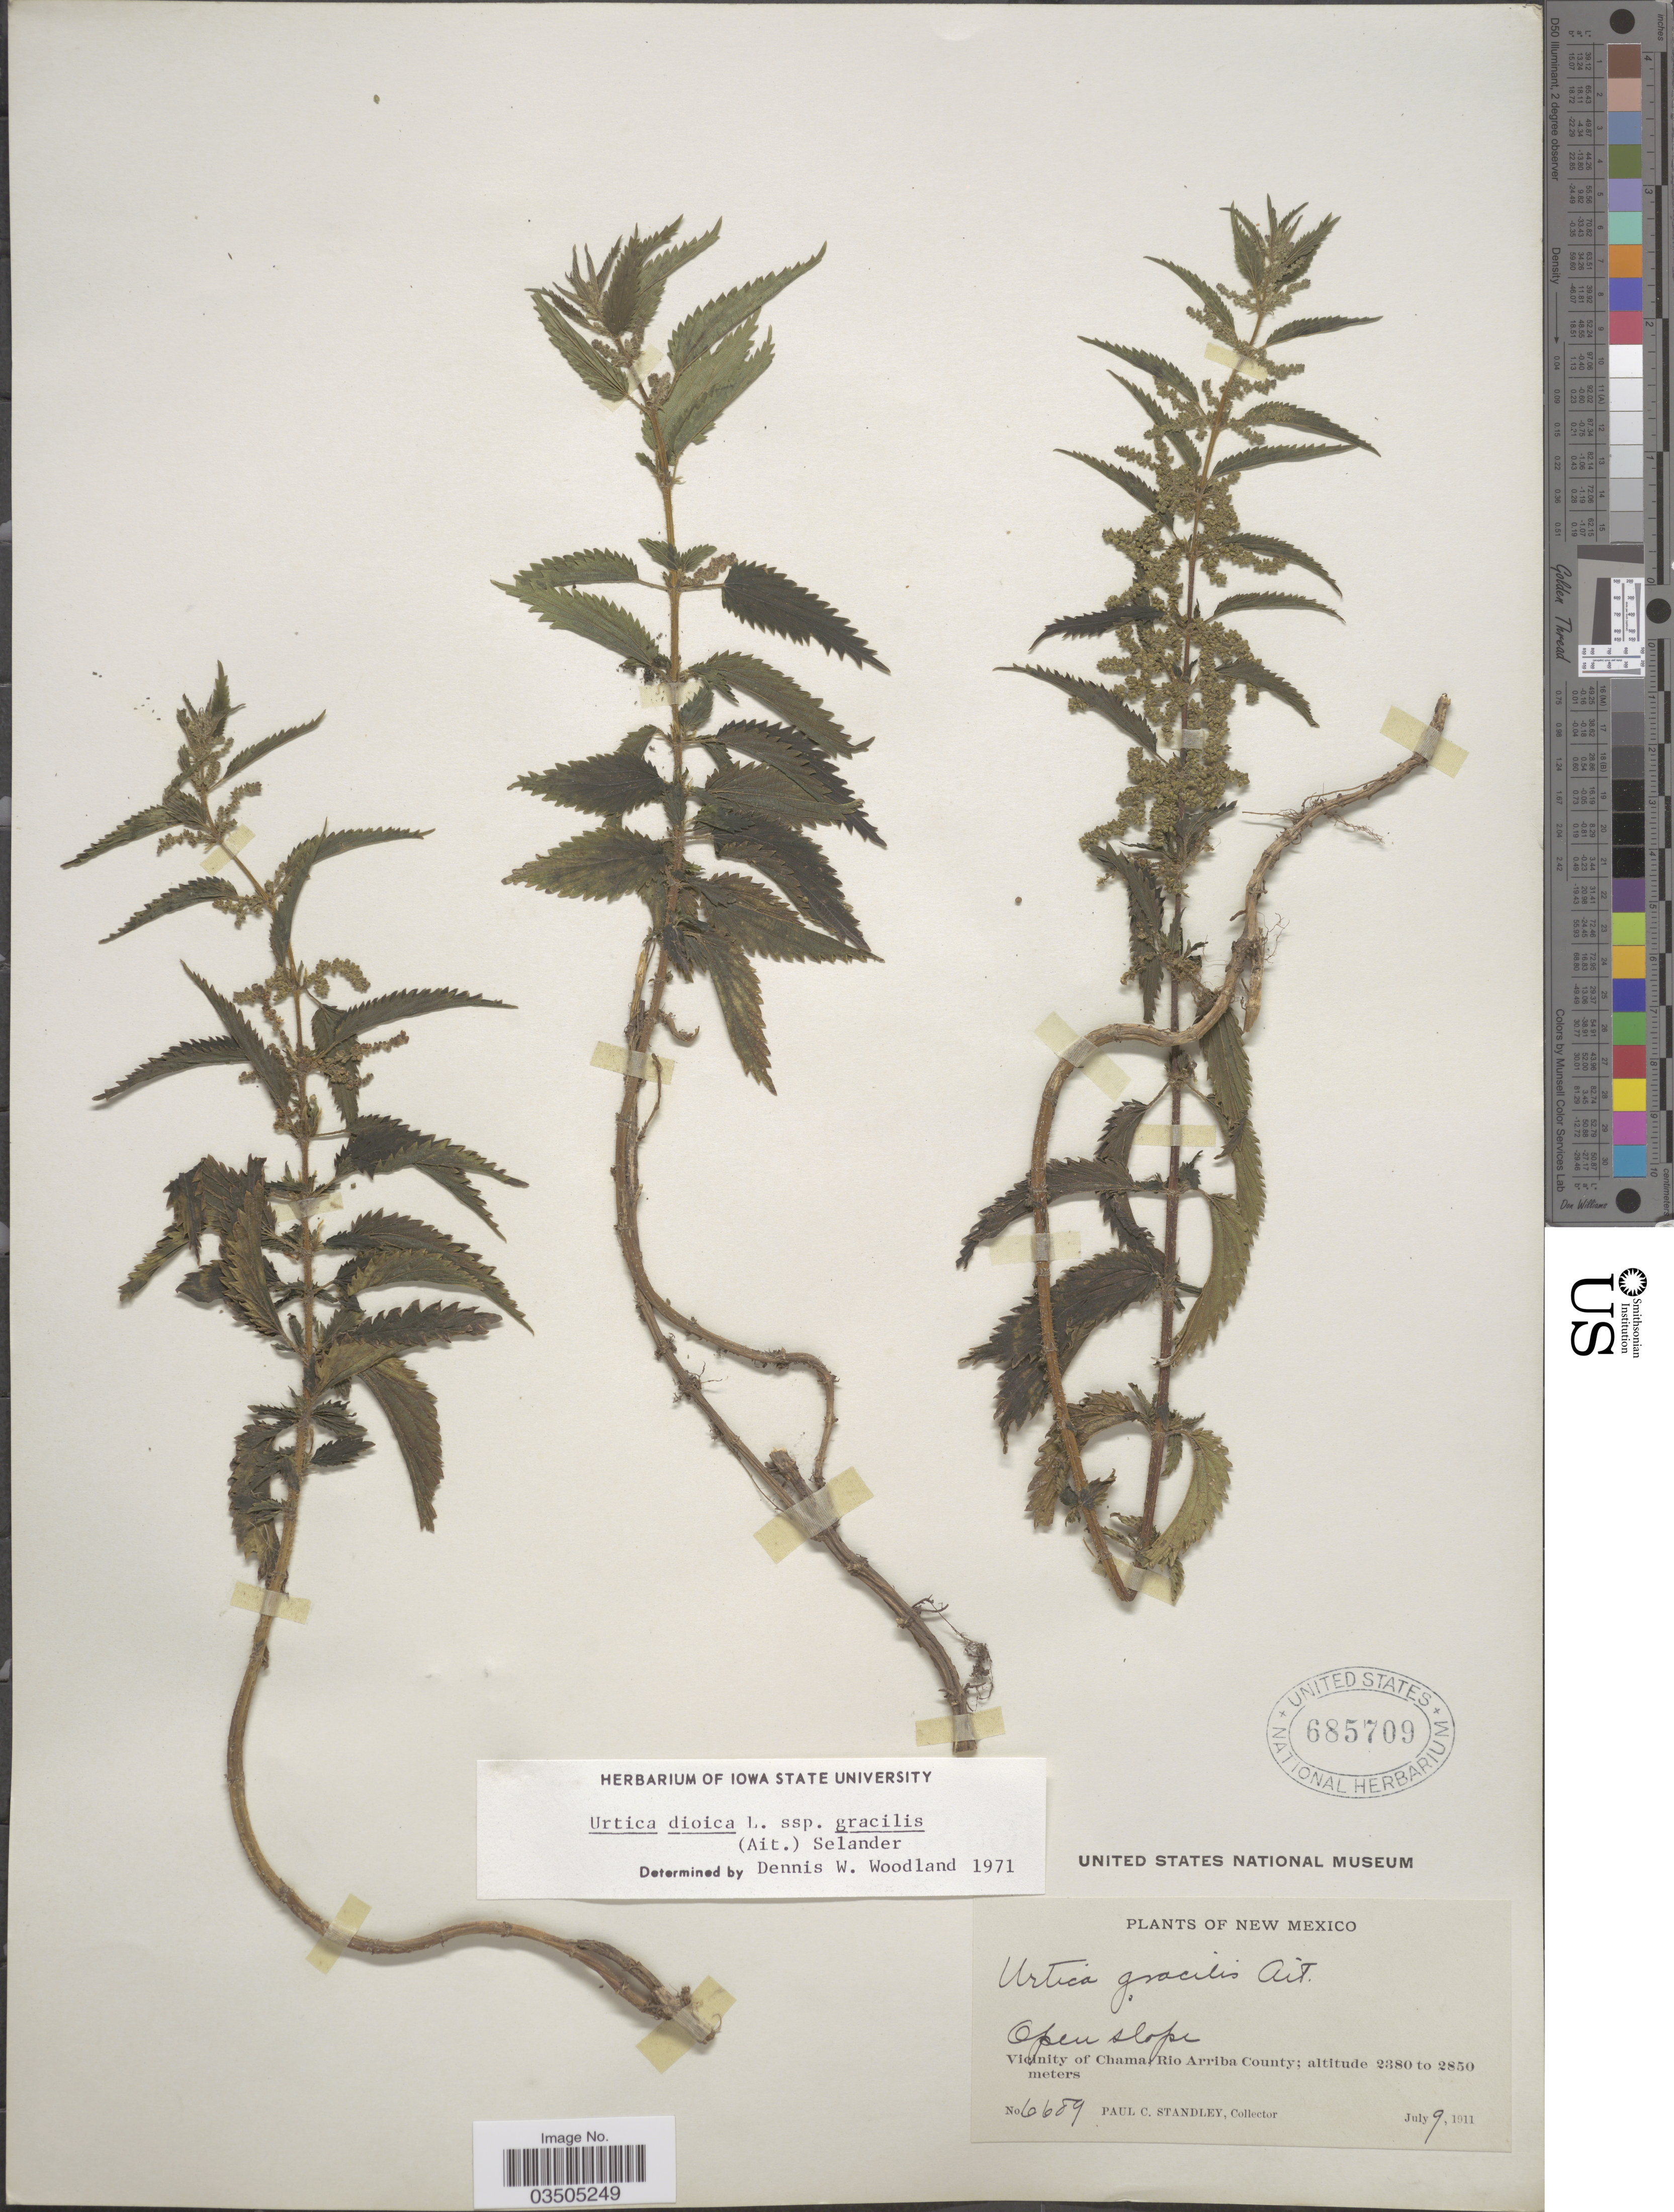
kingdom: Plantae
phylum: Tracheophyta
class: Magnoliopsida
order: Rosales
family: Urticaceae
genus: Urtica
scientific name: Urtica dioica subsp. gracilis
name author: L.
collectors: P. C. Standley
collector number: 6689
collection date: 1911-07-09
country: United States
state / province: New Mexico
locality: Vicinity of Chama, Rio Arriba County.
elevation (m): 2380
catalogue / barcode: US 685709